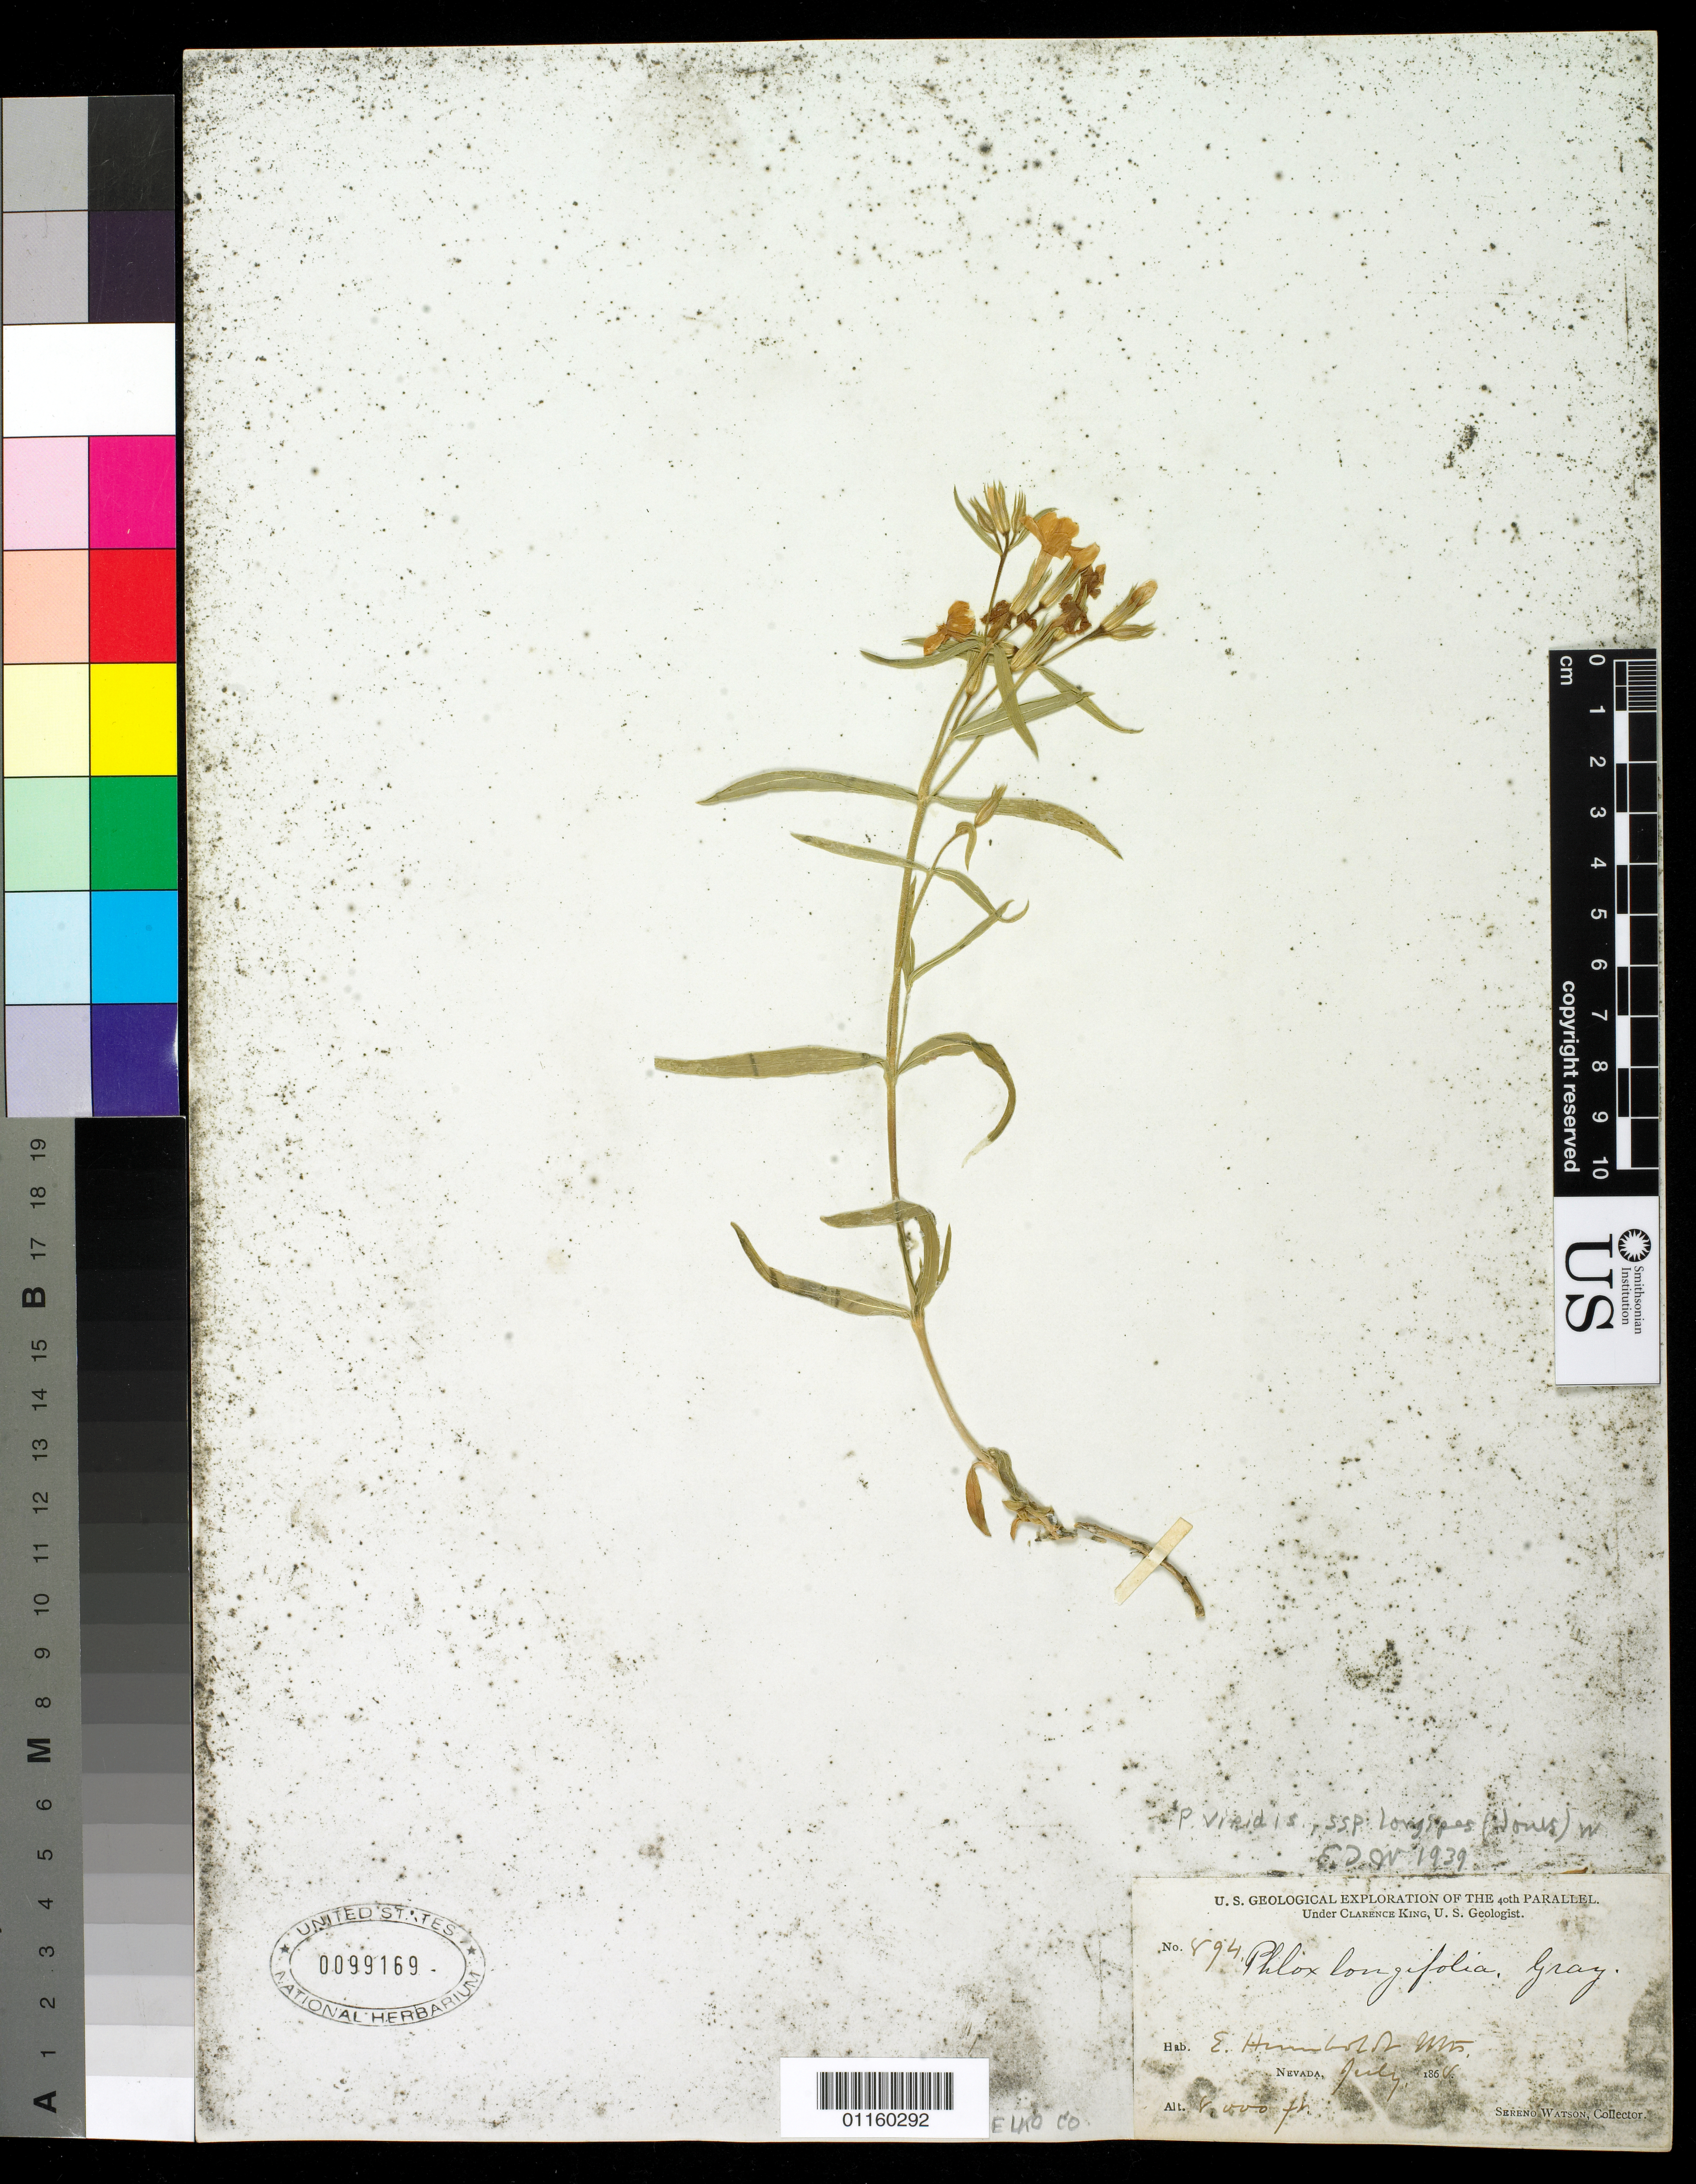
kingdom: Plantae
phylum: Tracheophyta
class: Magnoliopsida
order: Ericales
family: Polemoniaceae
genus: Phlox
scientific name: Phlox longifolia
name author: Nutt.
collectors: S. Watson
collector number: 894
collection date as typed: Jul 1868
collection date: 1868-07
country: United States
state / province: Nevada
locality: E. Humboldt Mts.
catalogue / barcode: US 99169